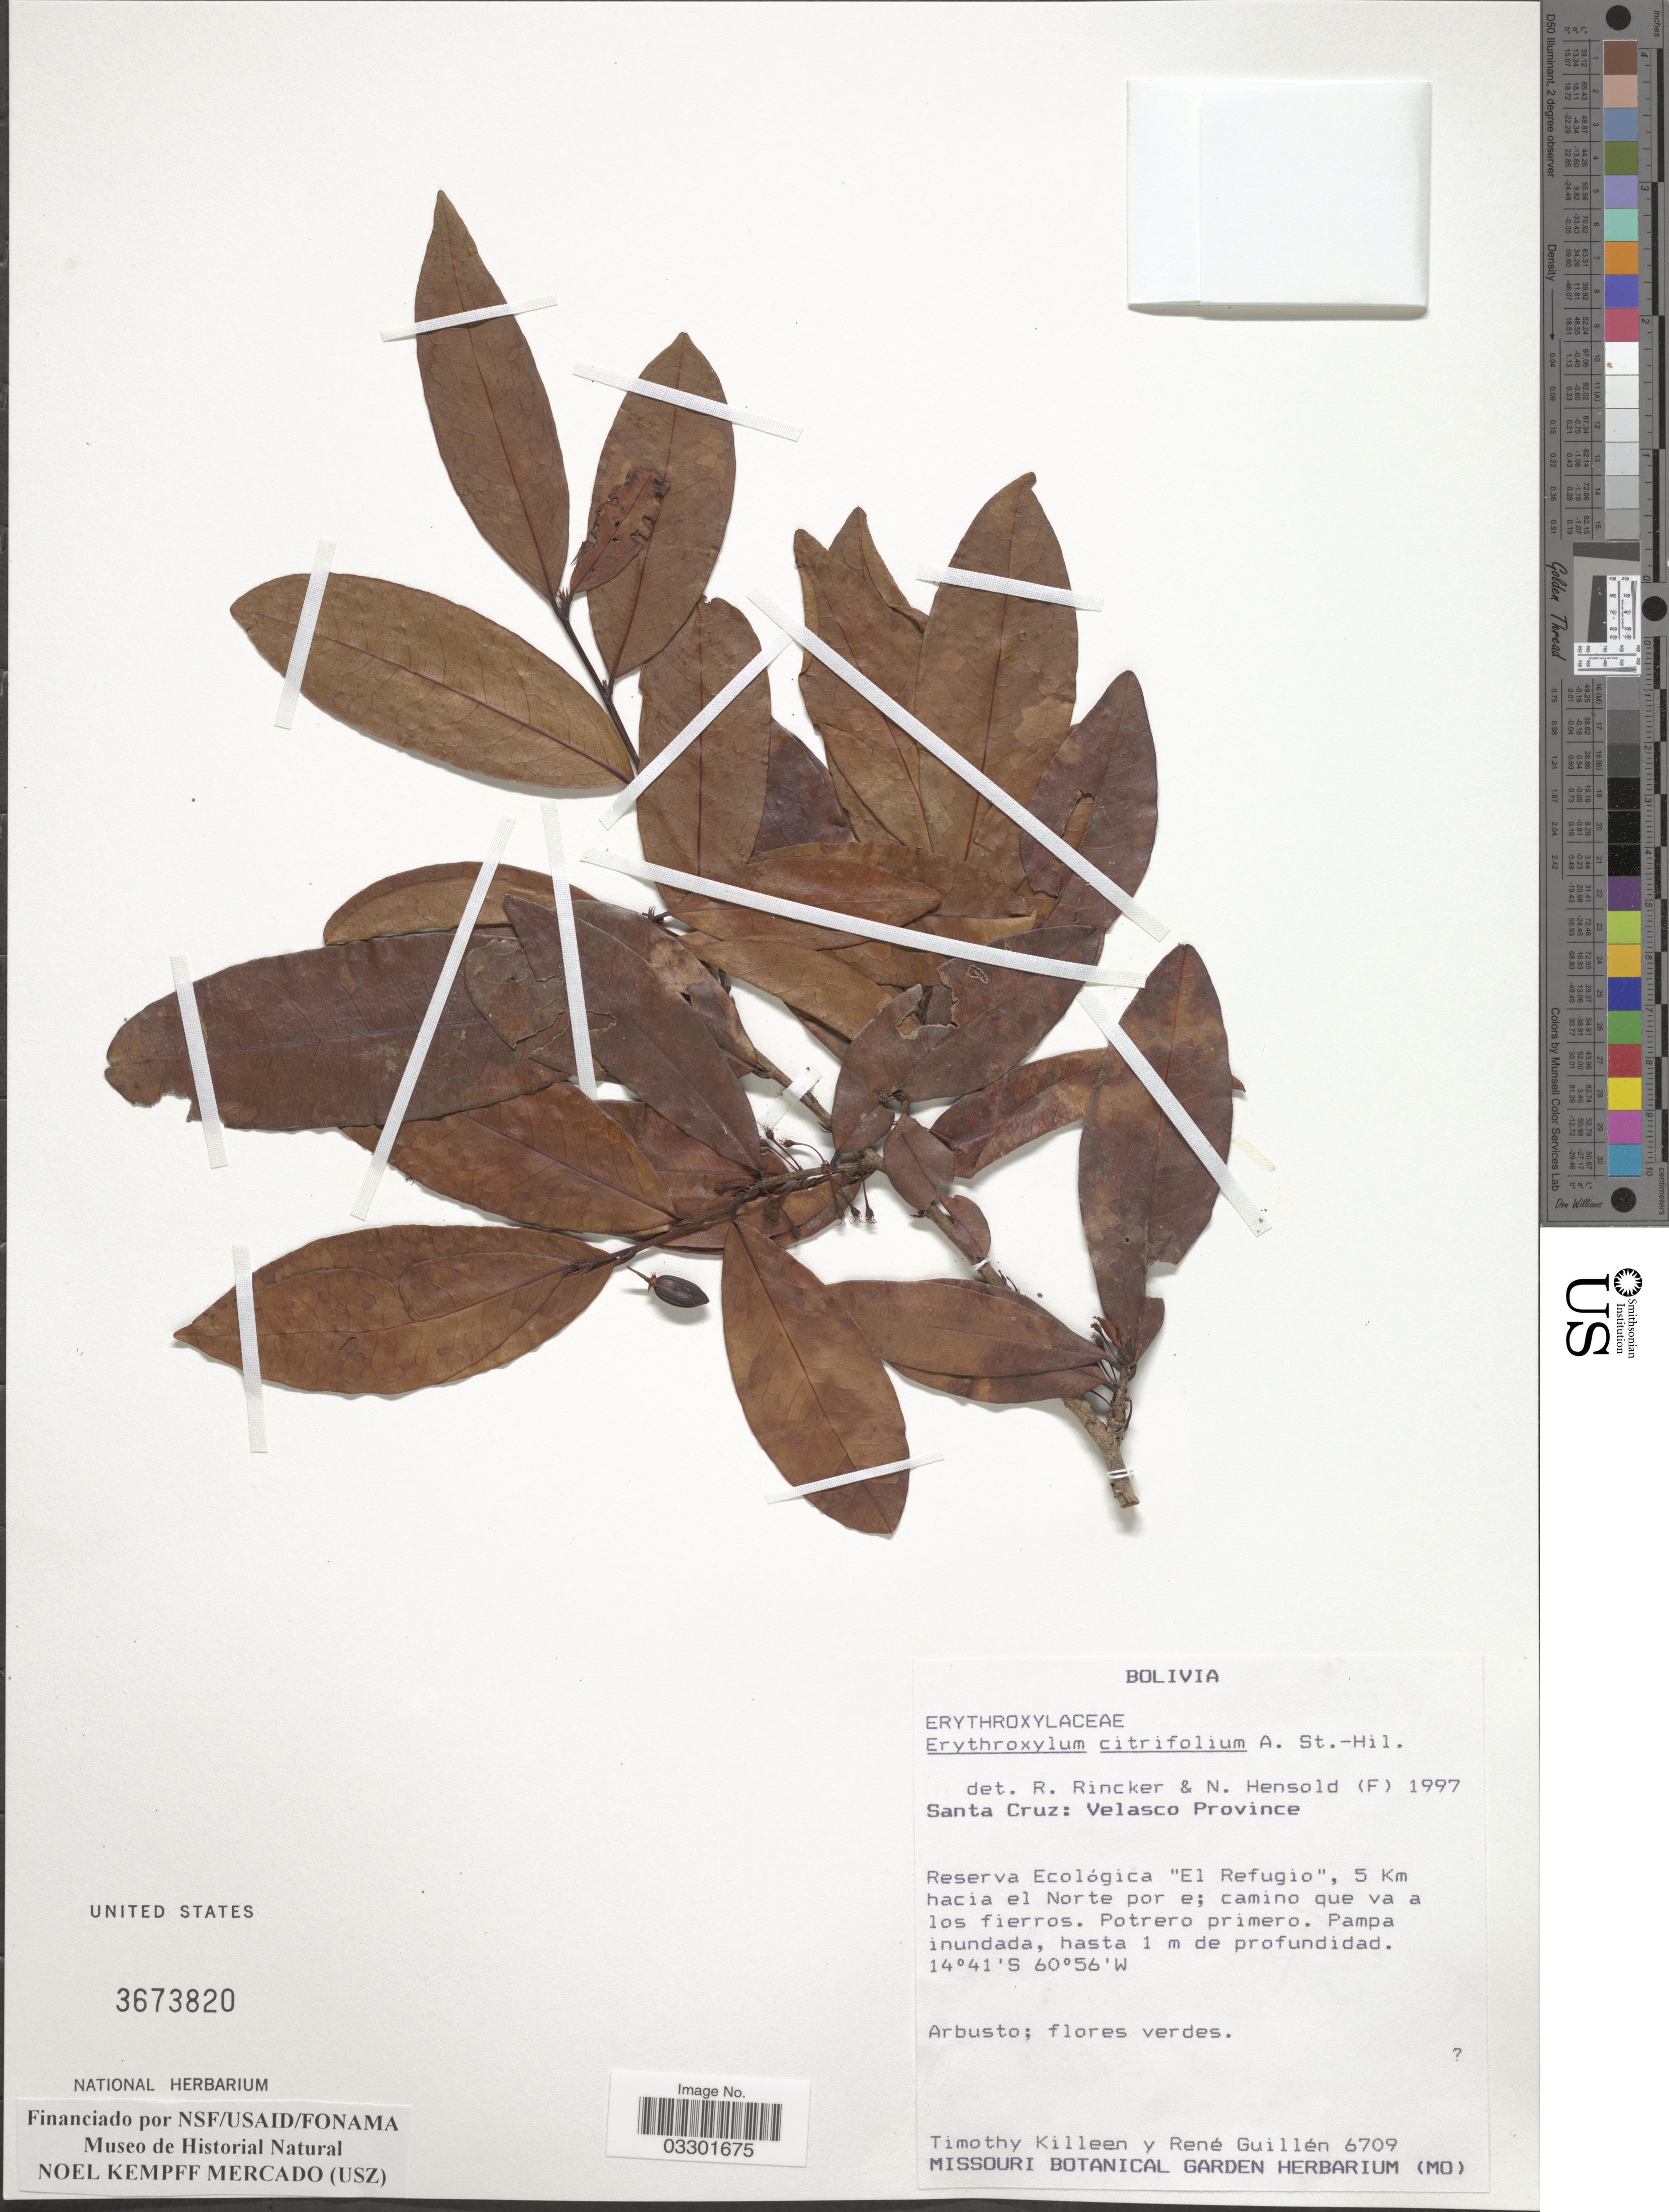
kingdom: Plantae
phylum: Tracheophyta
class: Magnoliopsida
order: Malpighiales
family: Erythroxylaceae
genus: Erythroxylum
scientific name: Erythroxylum citrifolium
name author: A. St.-Hil.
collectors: T. J. Killeen & R. Guillen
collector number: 6709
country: Bolivia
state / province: Santa Cruz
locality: Velasco Province. Reserva Ecológica "El Refugio", 5 Km hacia el Norte por e; camino que va a los fierros.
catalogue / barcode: US 3673820